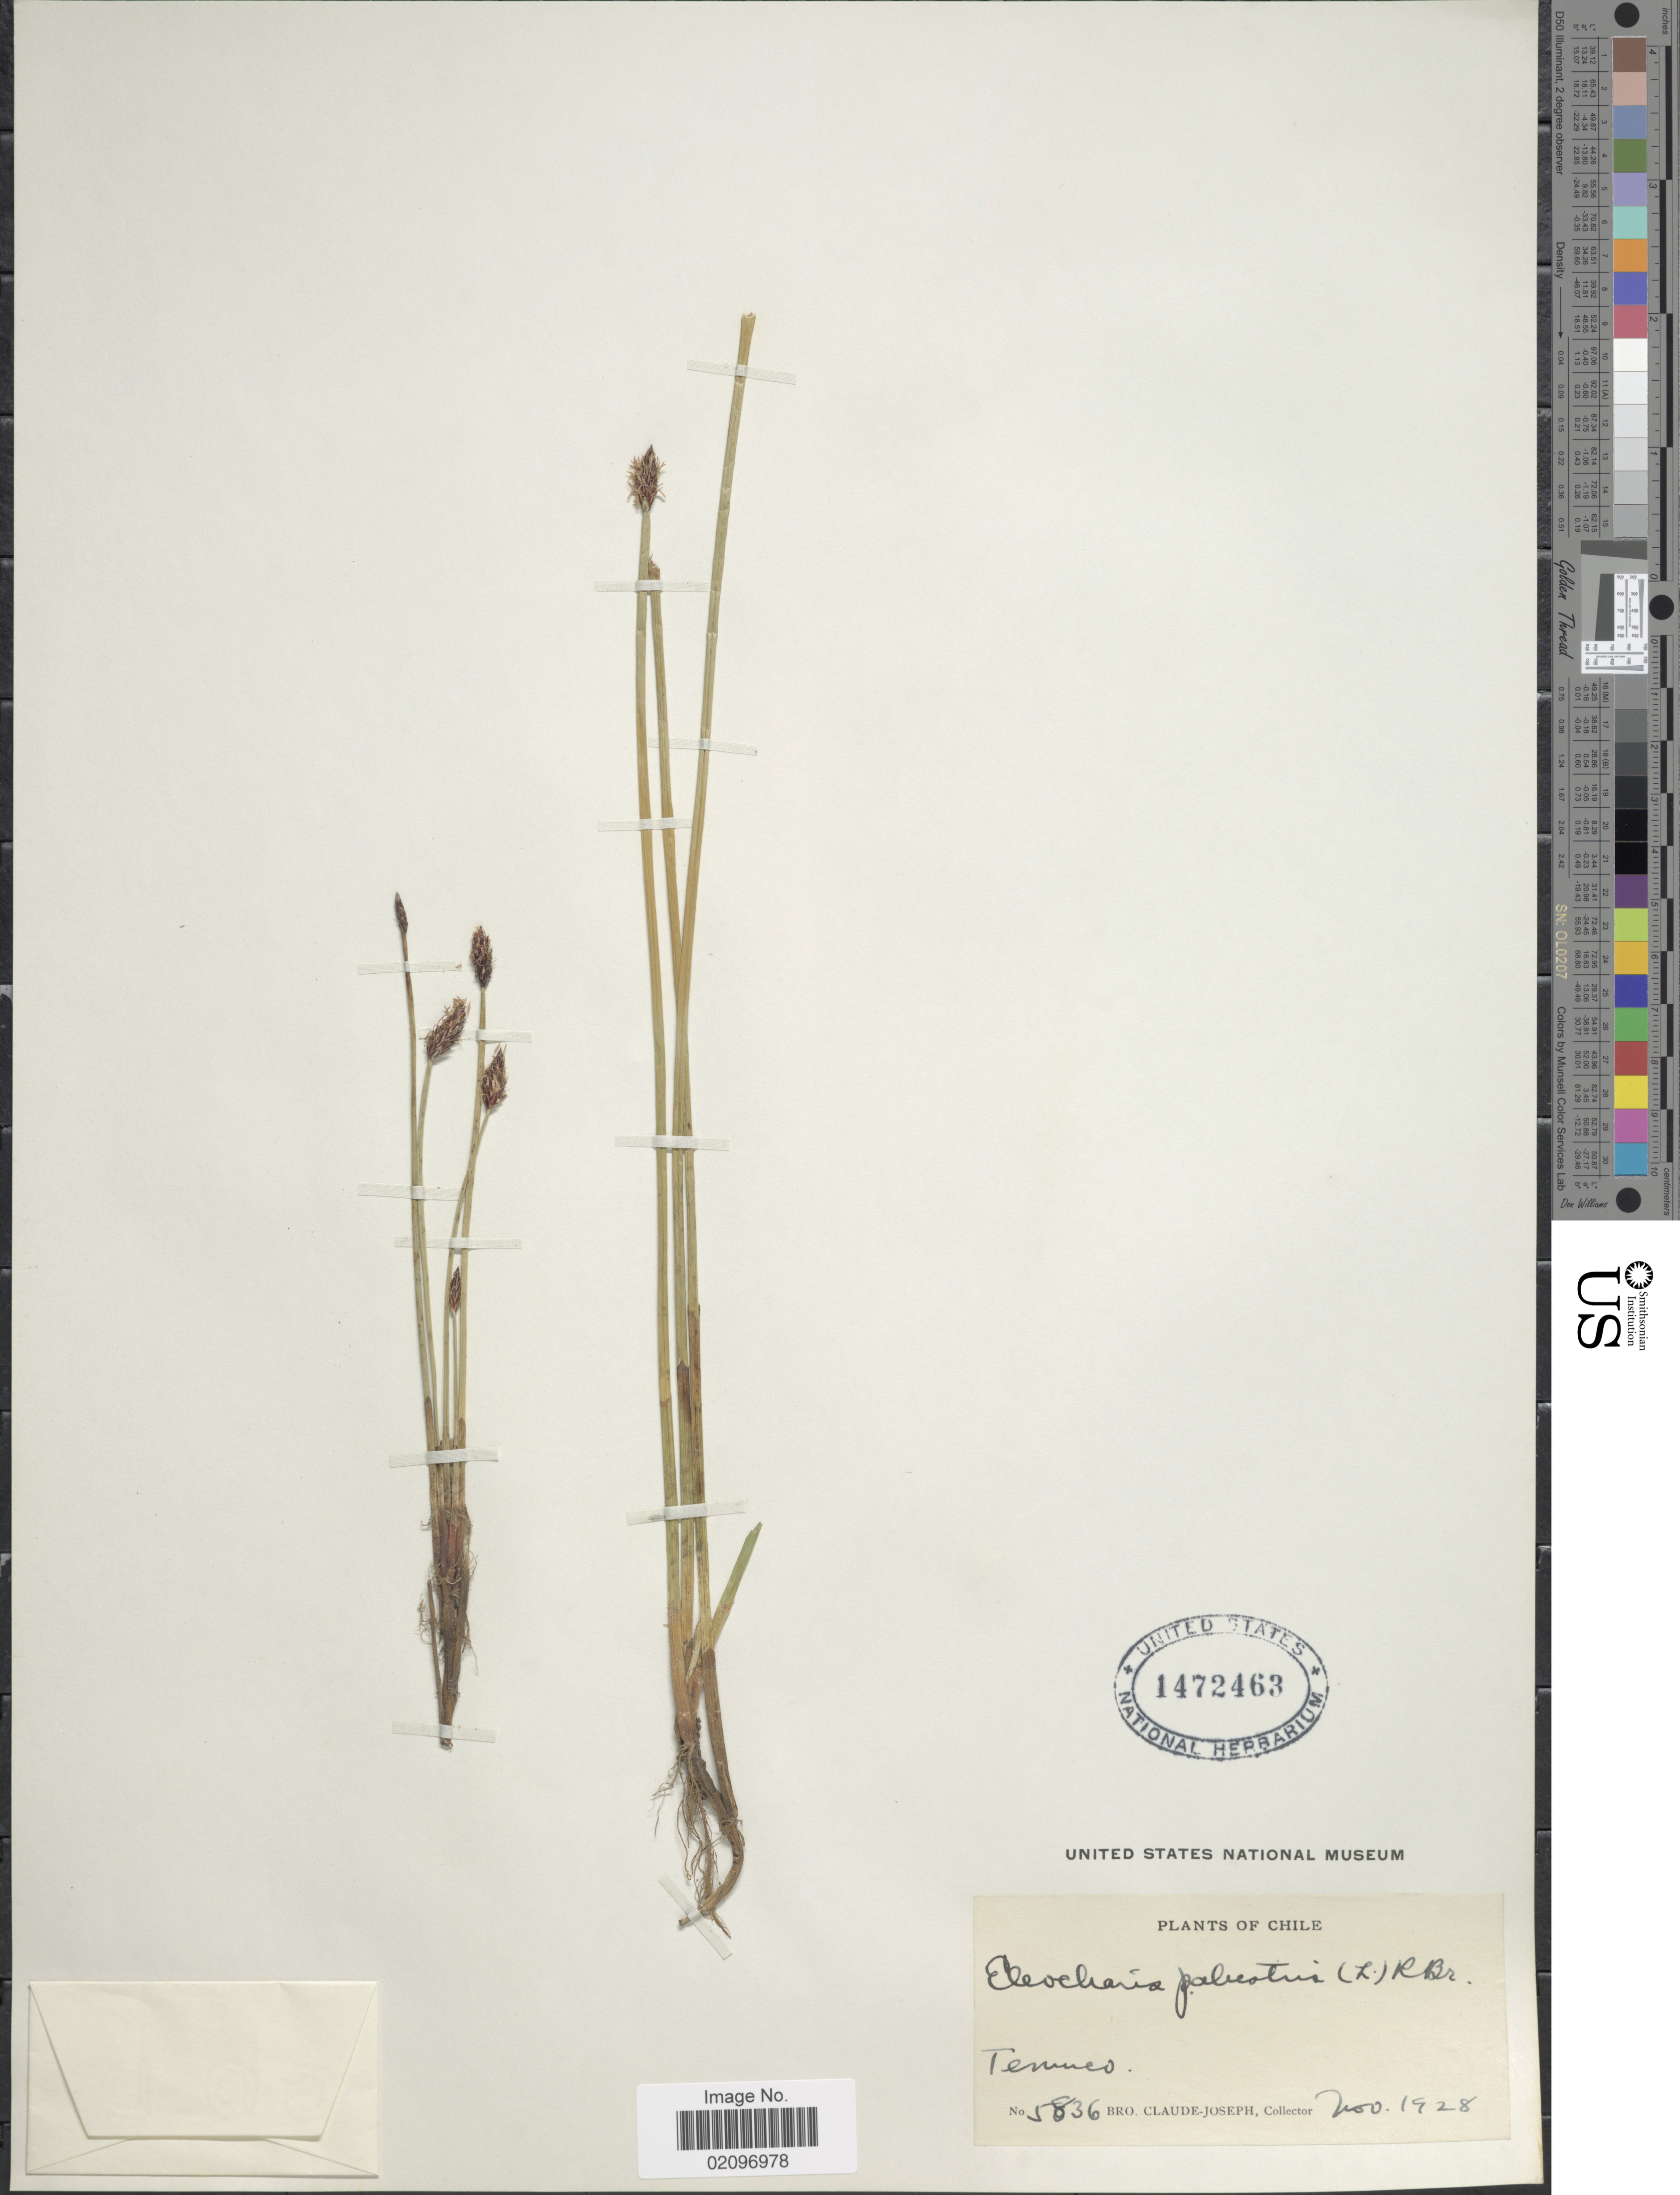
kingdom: Plantae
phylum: Tracheophyta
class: Liliopsida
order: Poales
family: Cyperaceae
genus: Eleocharis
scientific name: Eleocharis palustris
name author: (L.) Roem. & Schult.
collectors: Bro. Claude-Joseph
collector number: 5836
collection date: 1928-11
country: Chile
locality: Tenuco.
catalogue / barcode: US 1472463